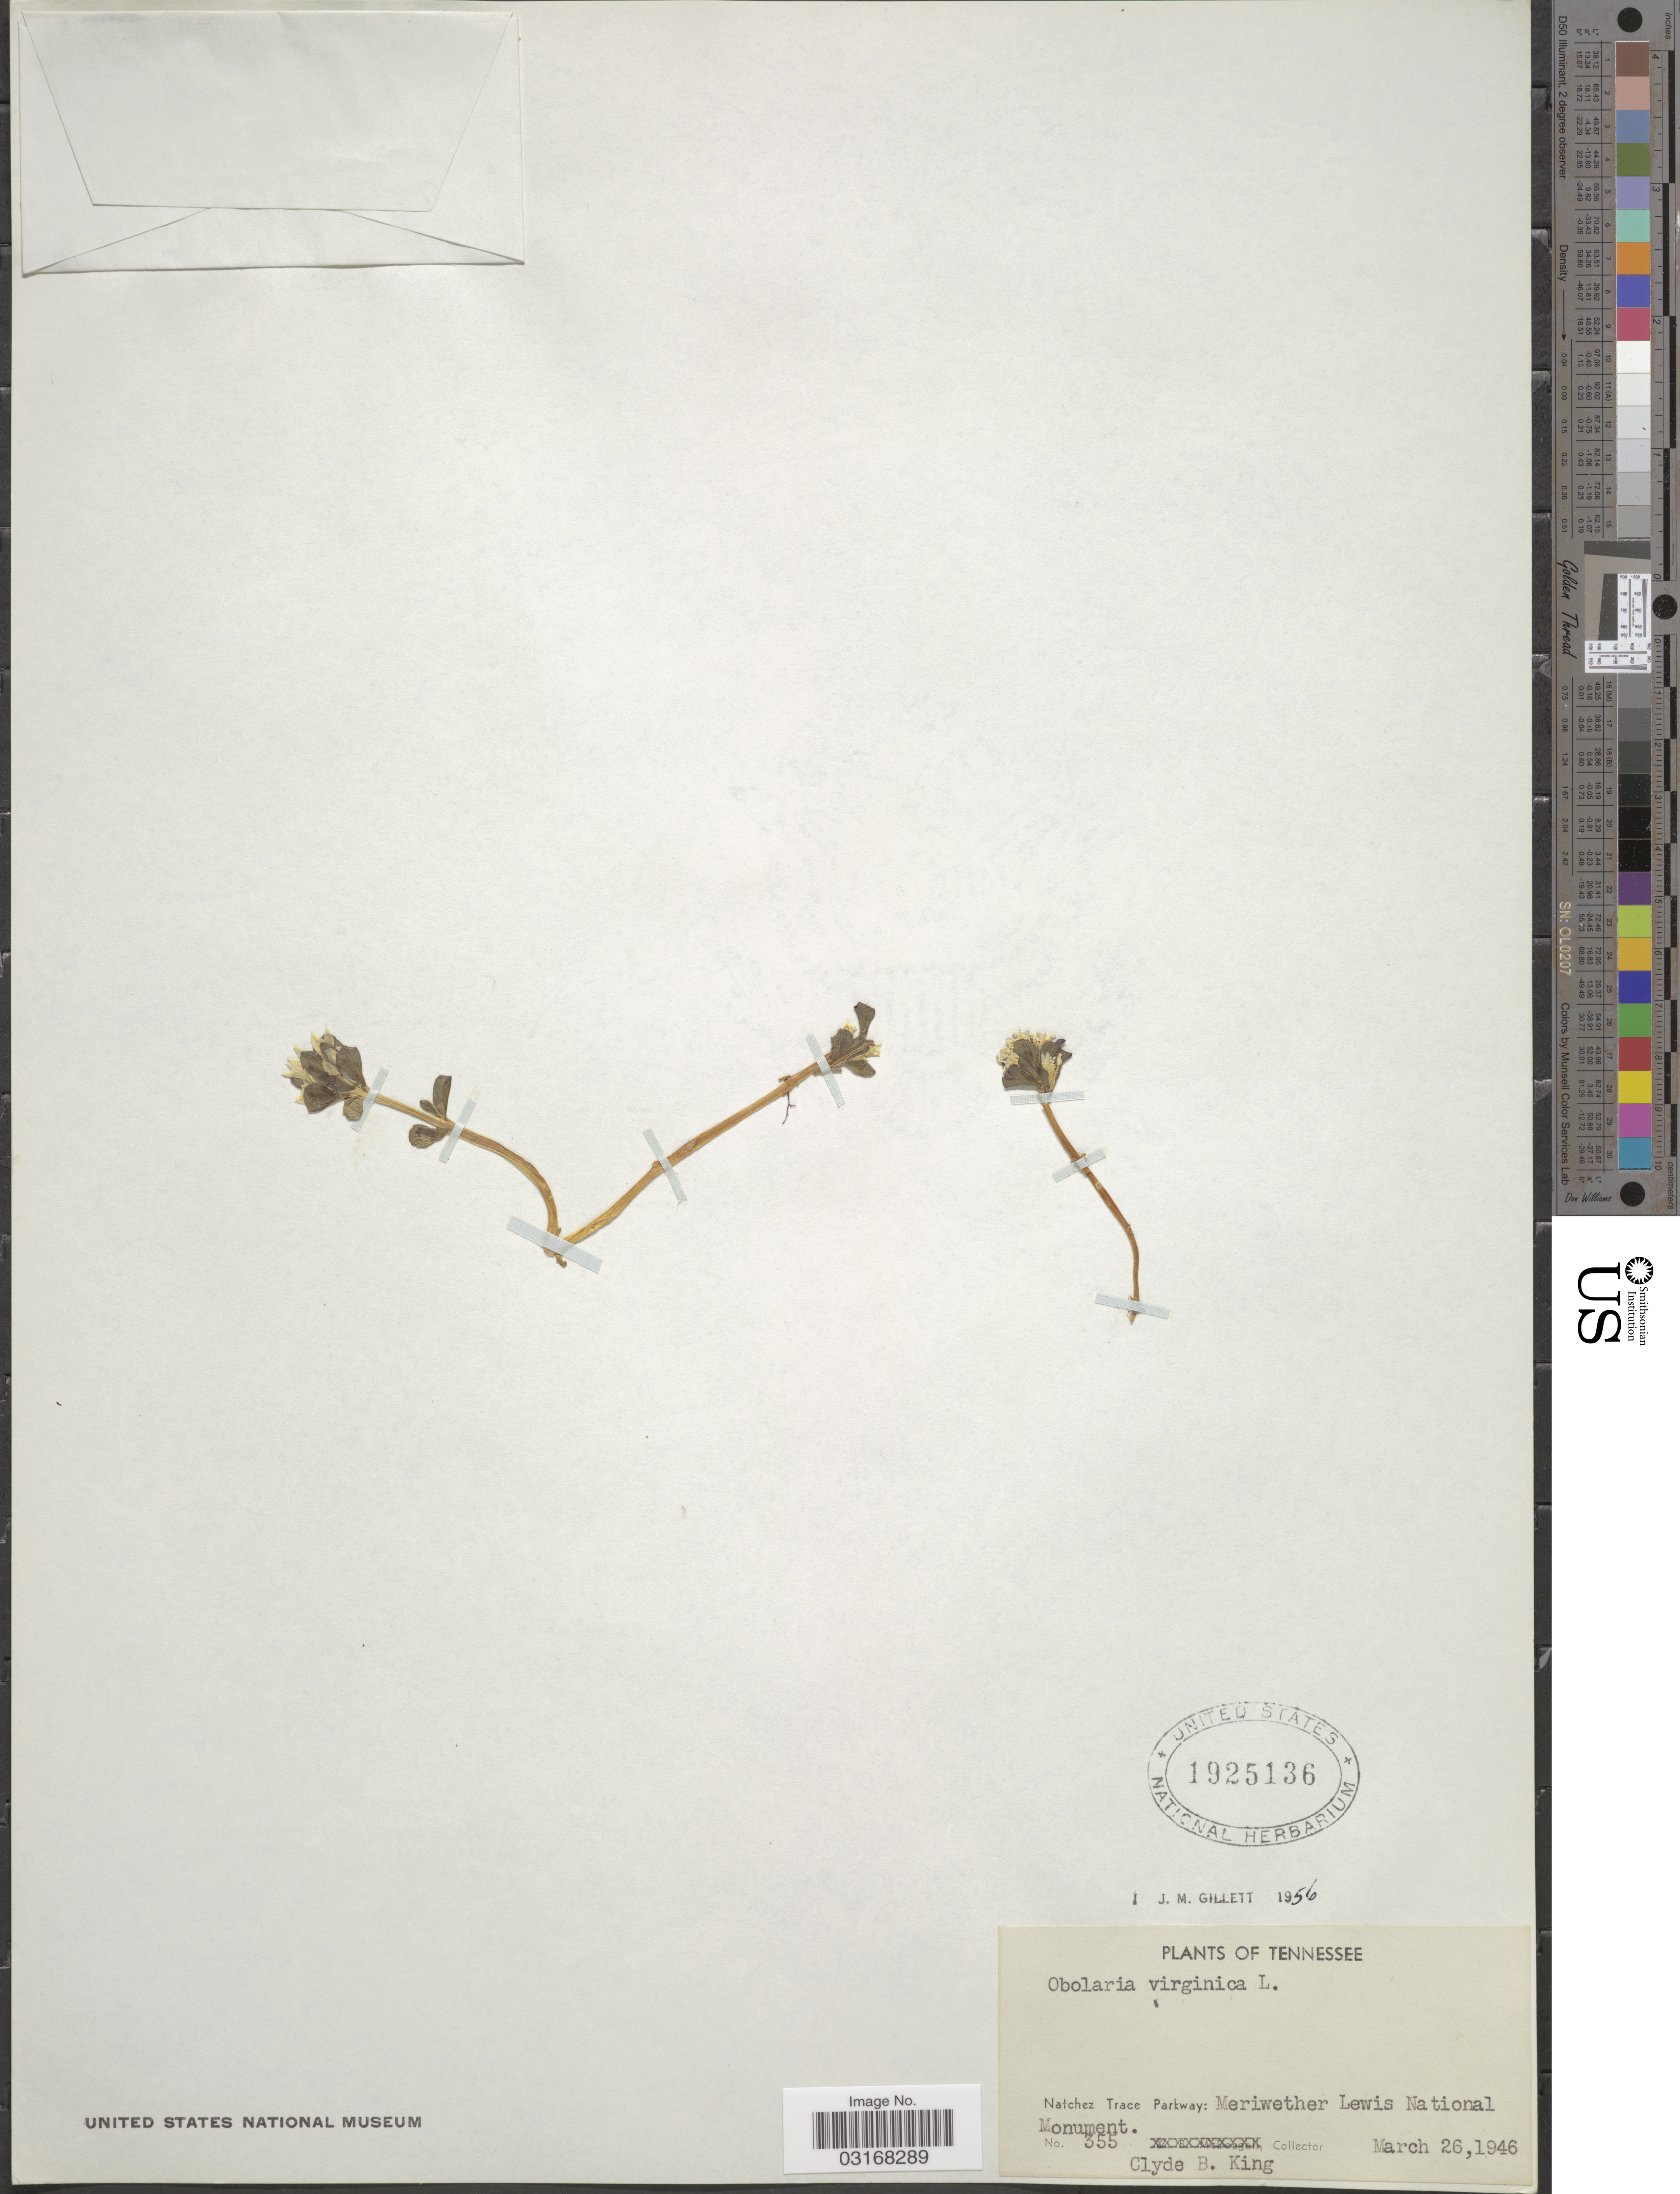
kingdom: Plantae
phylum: Tracheophyta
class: Magnoliopsida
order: Gentianales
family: Gentianaceae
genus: Obolaria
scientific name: Obolaria virginica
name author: L.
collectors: C. King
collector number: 355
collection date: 1946-03-26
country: United States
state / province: Tennessee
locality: Natchez Trace Parkway: Meriwether Lewis National Monument.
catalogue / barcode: US 1925136